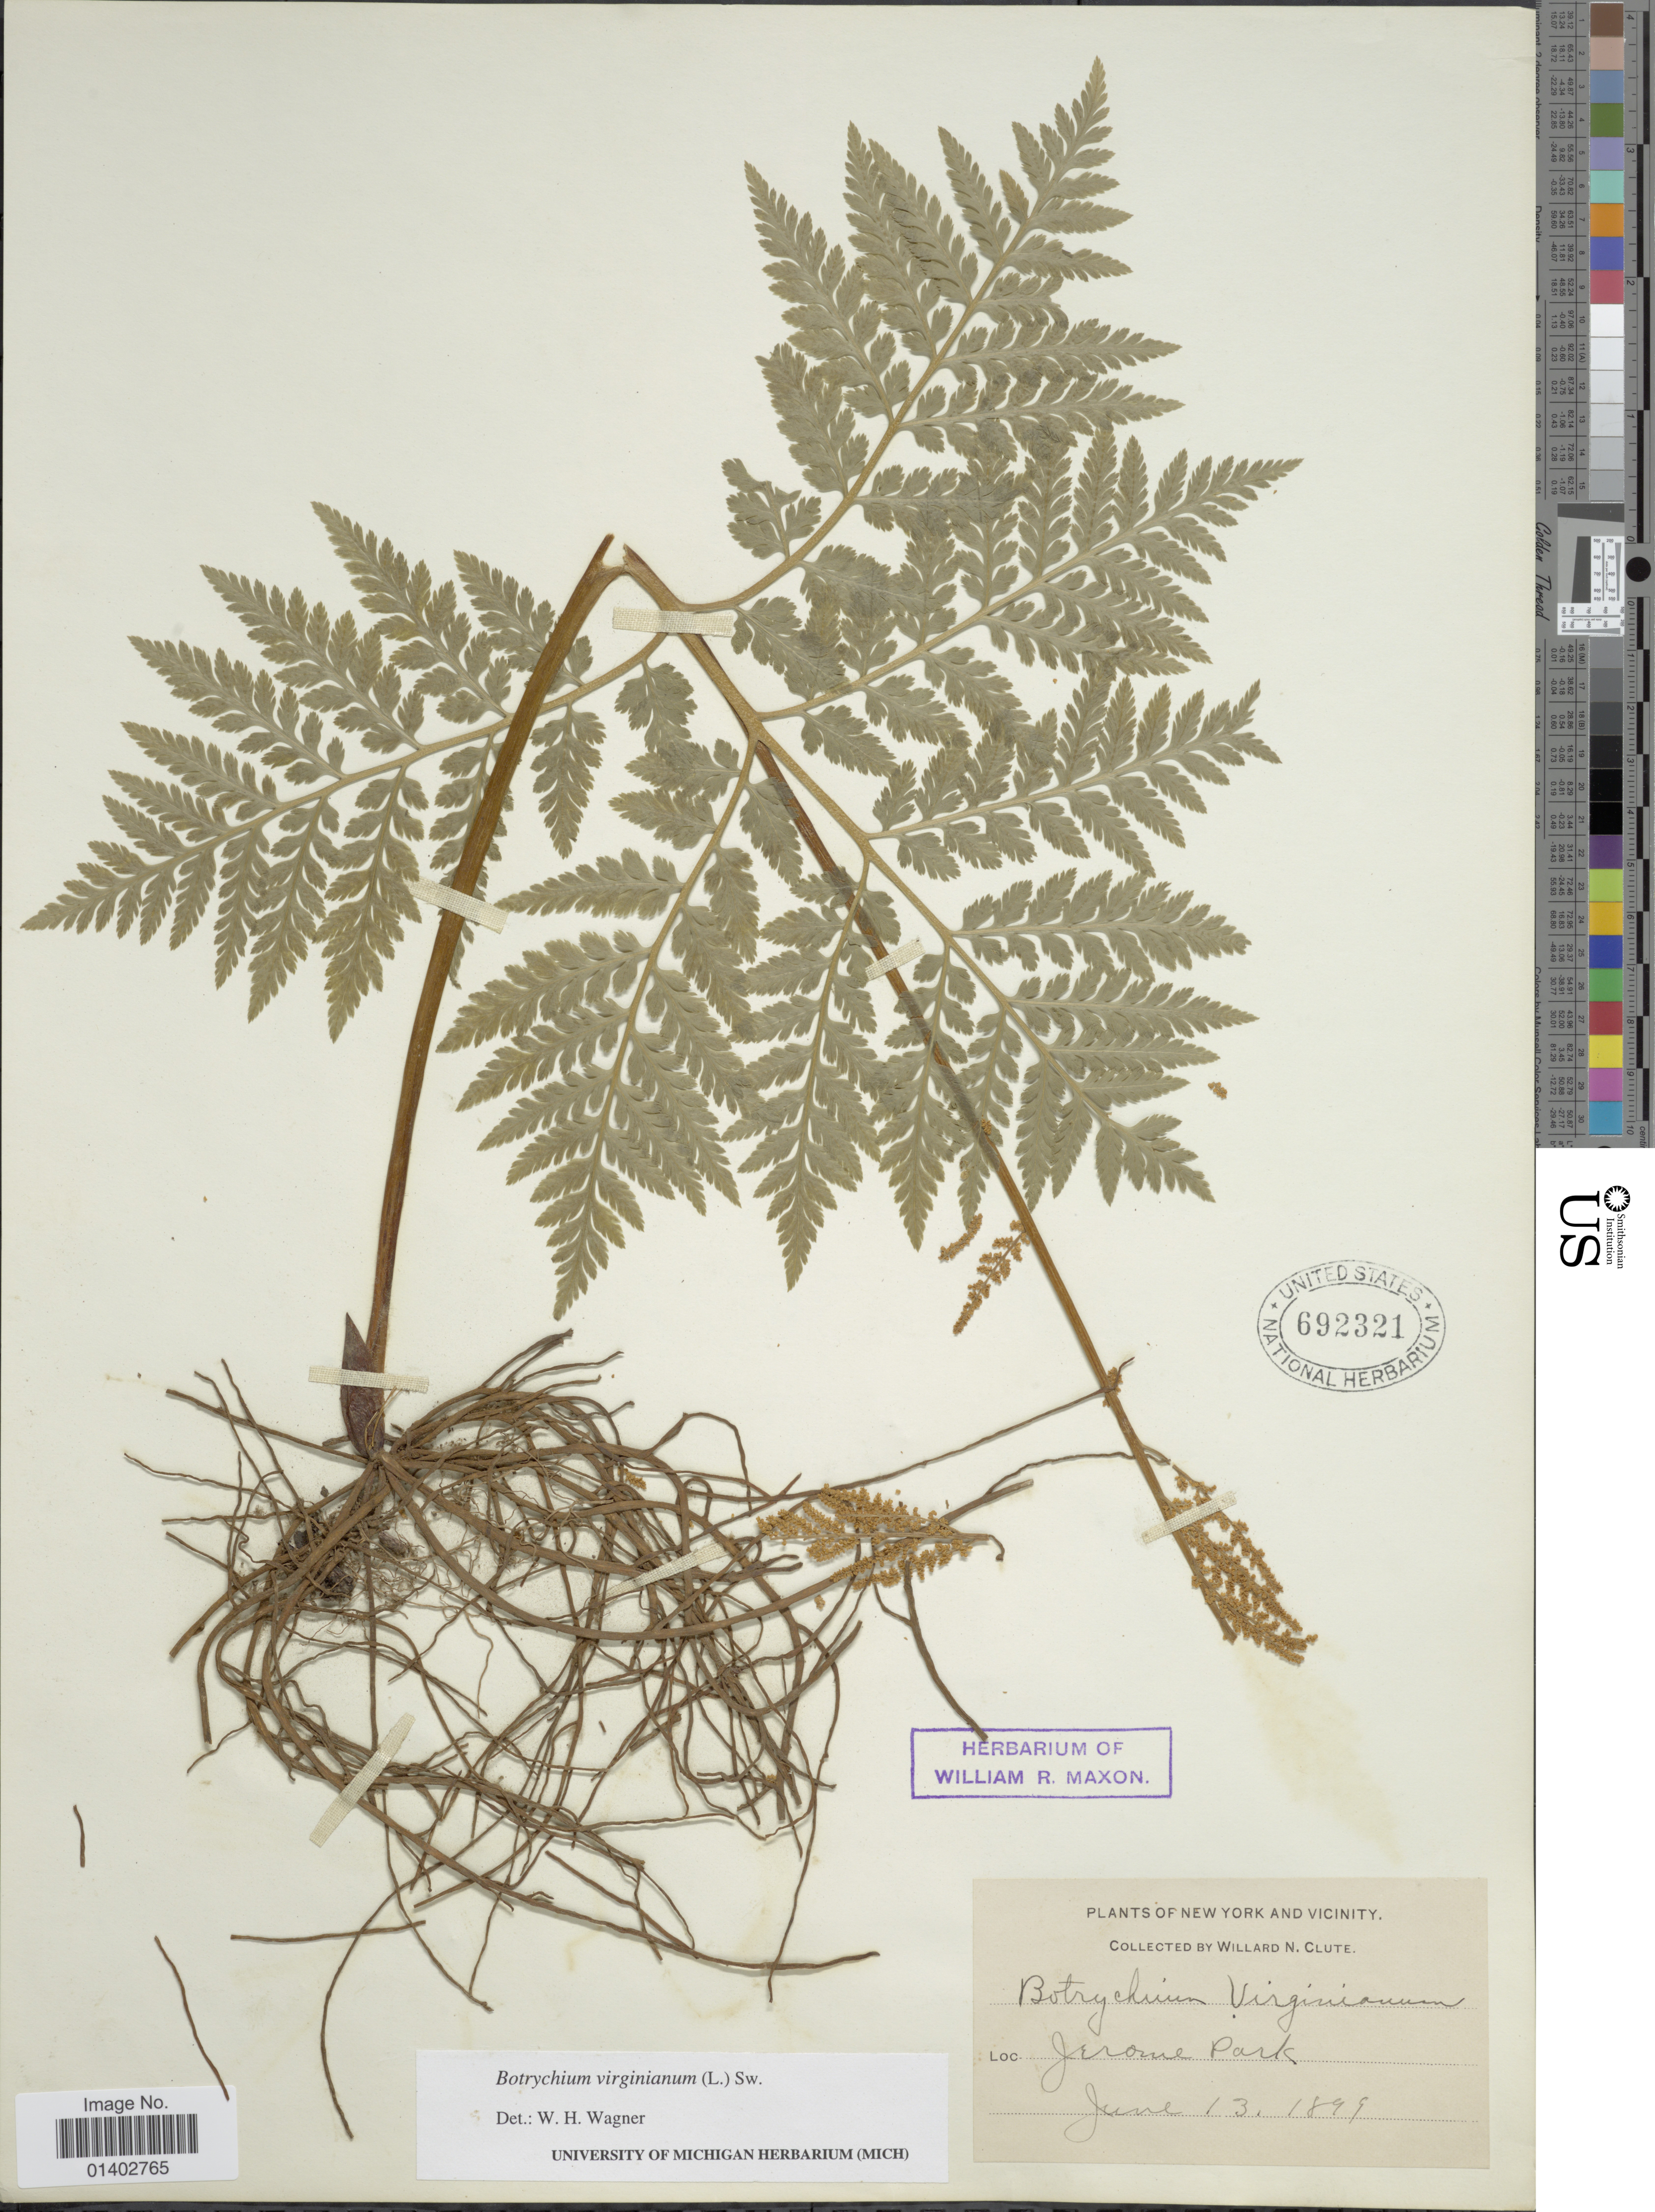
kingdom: Plantae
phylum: Tracheophyta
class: Polypodiopsida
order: Ophioglossales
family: Ophioglossaceae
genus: Botrychium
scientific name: Botrychium virginianum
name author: (L.) Sw.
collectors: W. N. Clute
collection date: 1899-06-13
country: United States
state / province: New York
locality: New York and Vicinity, Jerome Park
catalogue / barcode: US 692321